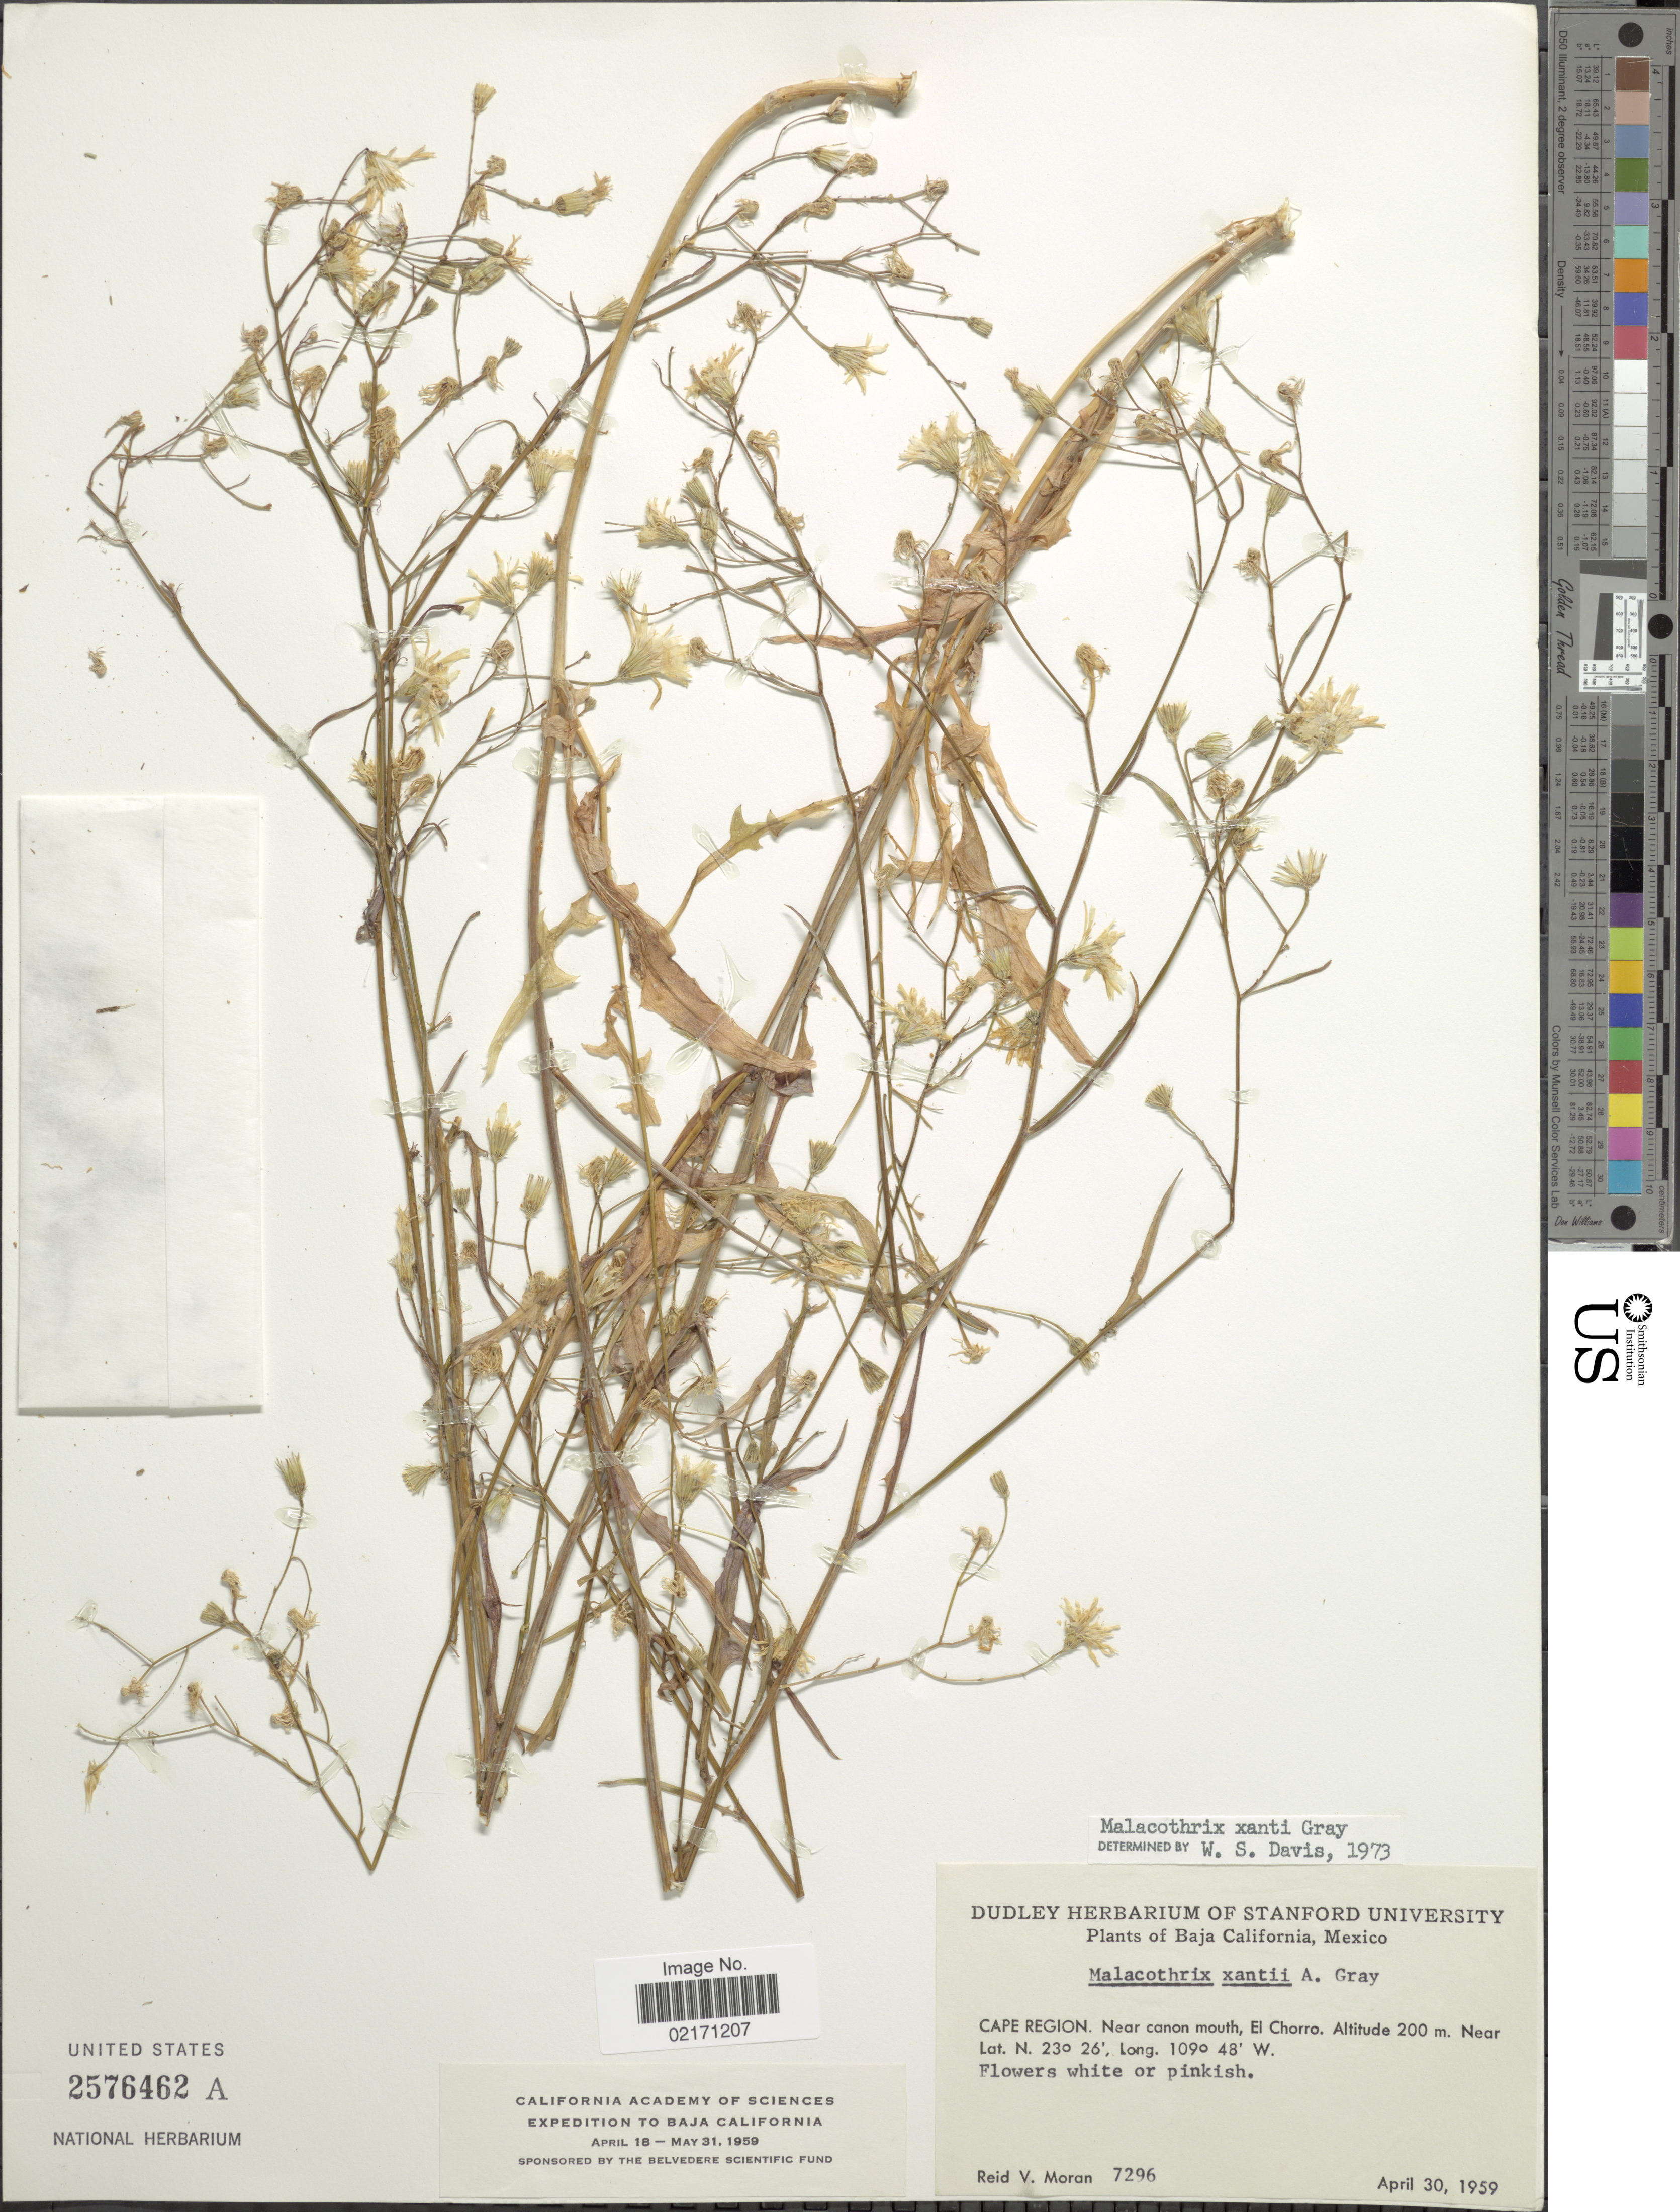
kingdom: Plantae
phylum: Tracheophyta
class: Magnoliopsida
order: Asterales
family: Asteraceae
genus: Malacothrix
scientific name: Malacothrix xantii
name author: A. Gray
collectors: R. V. Moran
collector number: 7296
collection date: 1959-04-30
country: Mexico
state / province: Baja California Sur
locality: Cape Region. Near canon mouth, El Chorro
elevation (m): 200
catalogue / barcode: US 2576462A